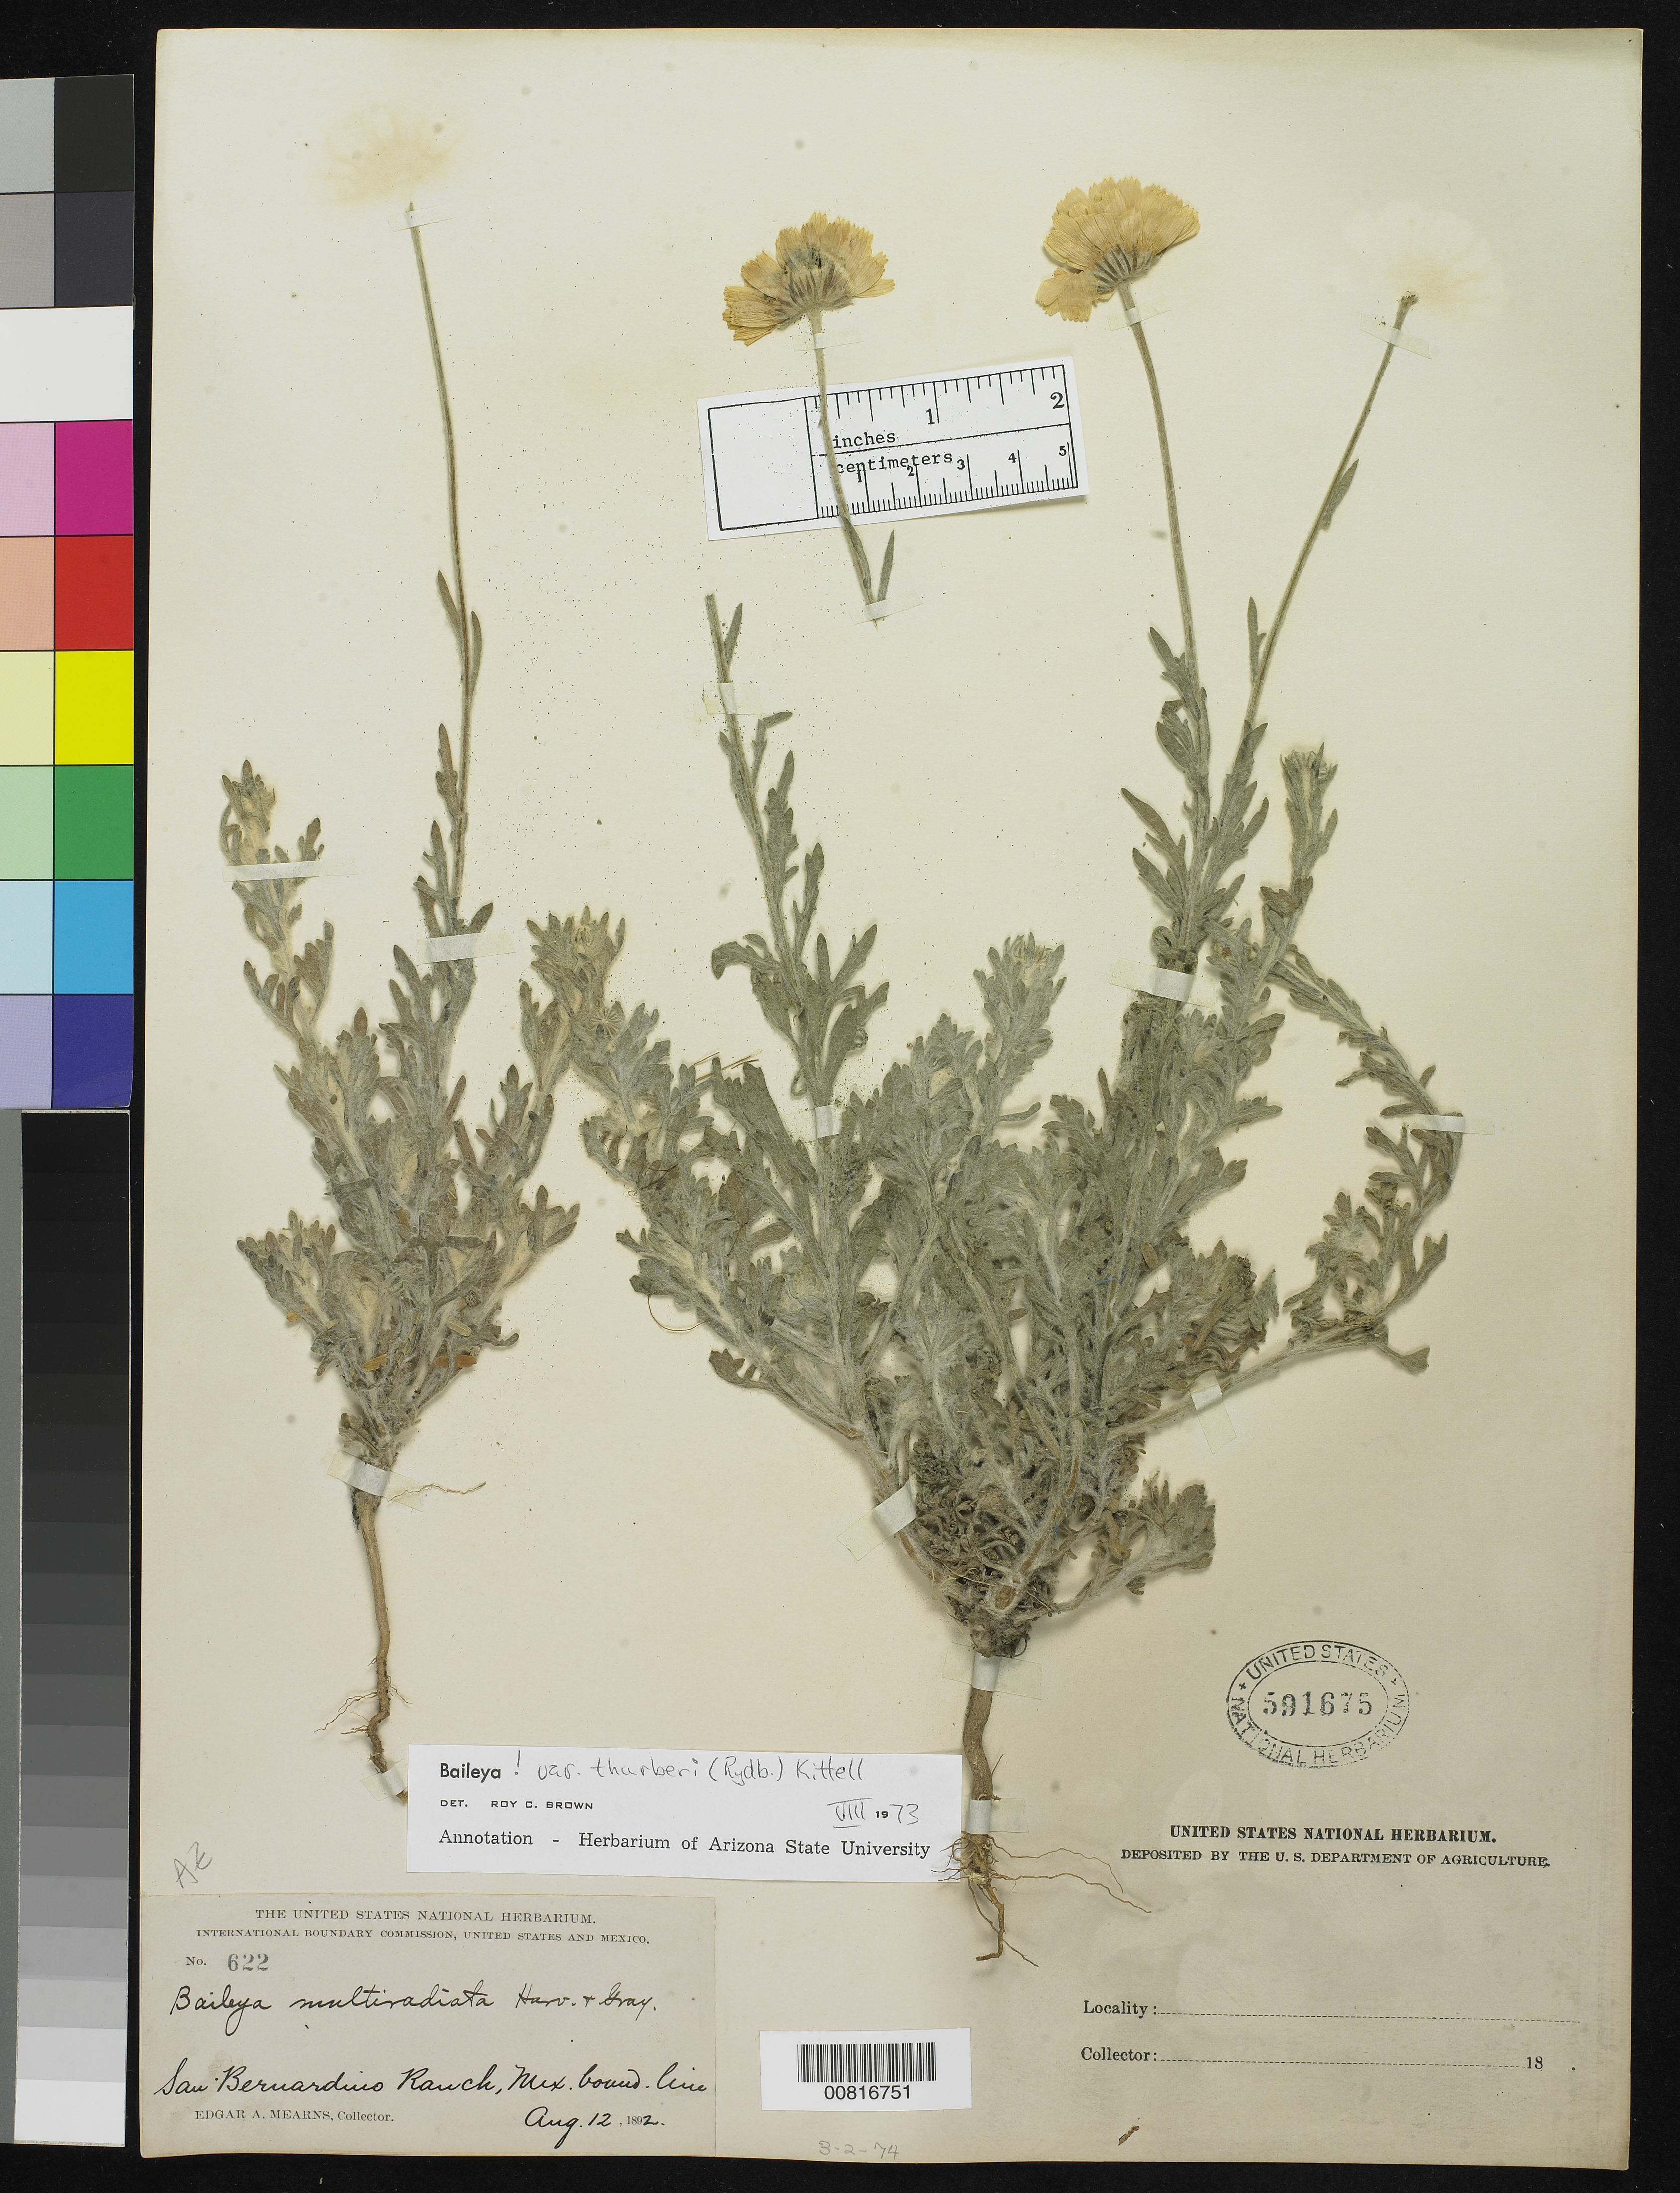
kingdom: Plantae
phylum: Tracheophyta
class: Magnoliopsida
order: Asterales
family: Asteraceae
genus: Baileya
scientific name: Baileya multiradiata var. thurberi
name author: (Rydb.) Kittell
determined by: Brown, Roy C.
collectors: E. A. Mearns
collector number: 622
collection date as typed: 12 Aug 1892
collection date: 1892-08-12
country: United States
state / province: Arizona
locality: San Bernardino Ranch, Mexican Boundary Line.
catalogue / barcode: US 591675